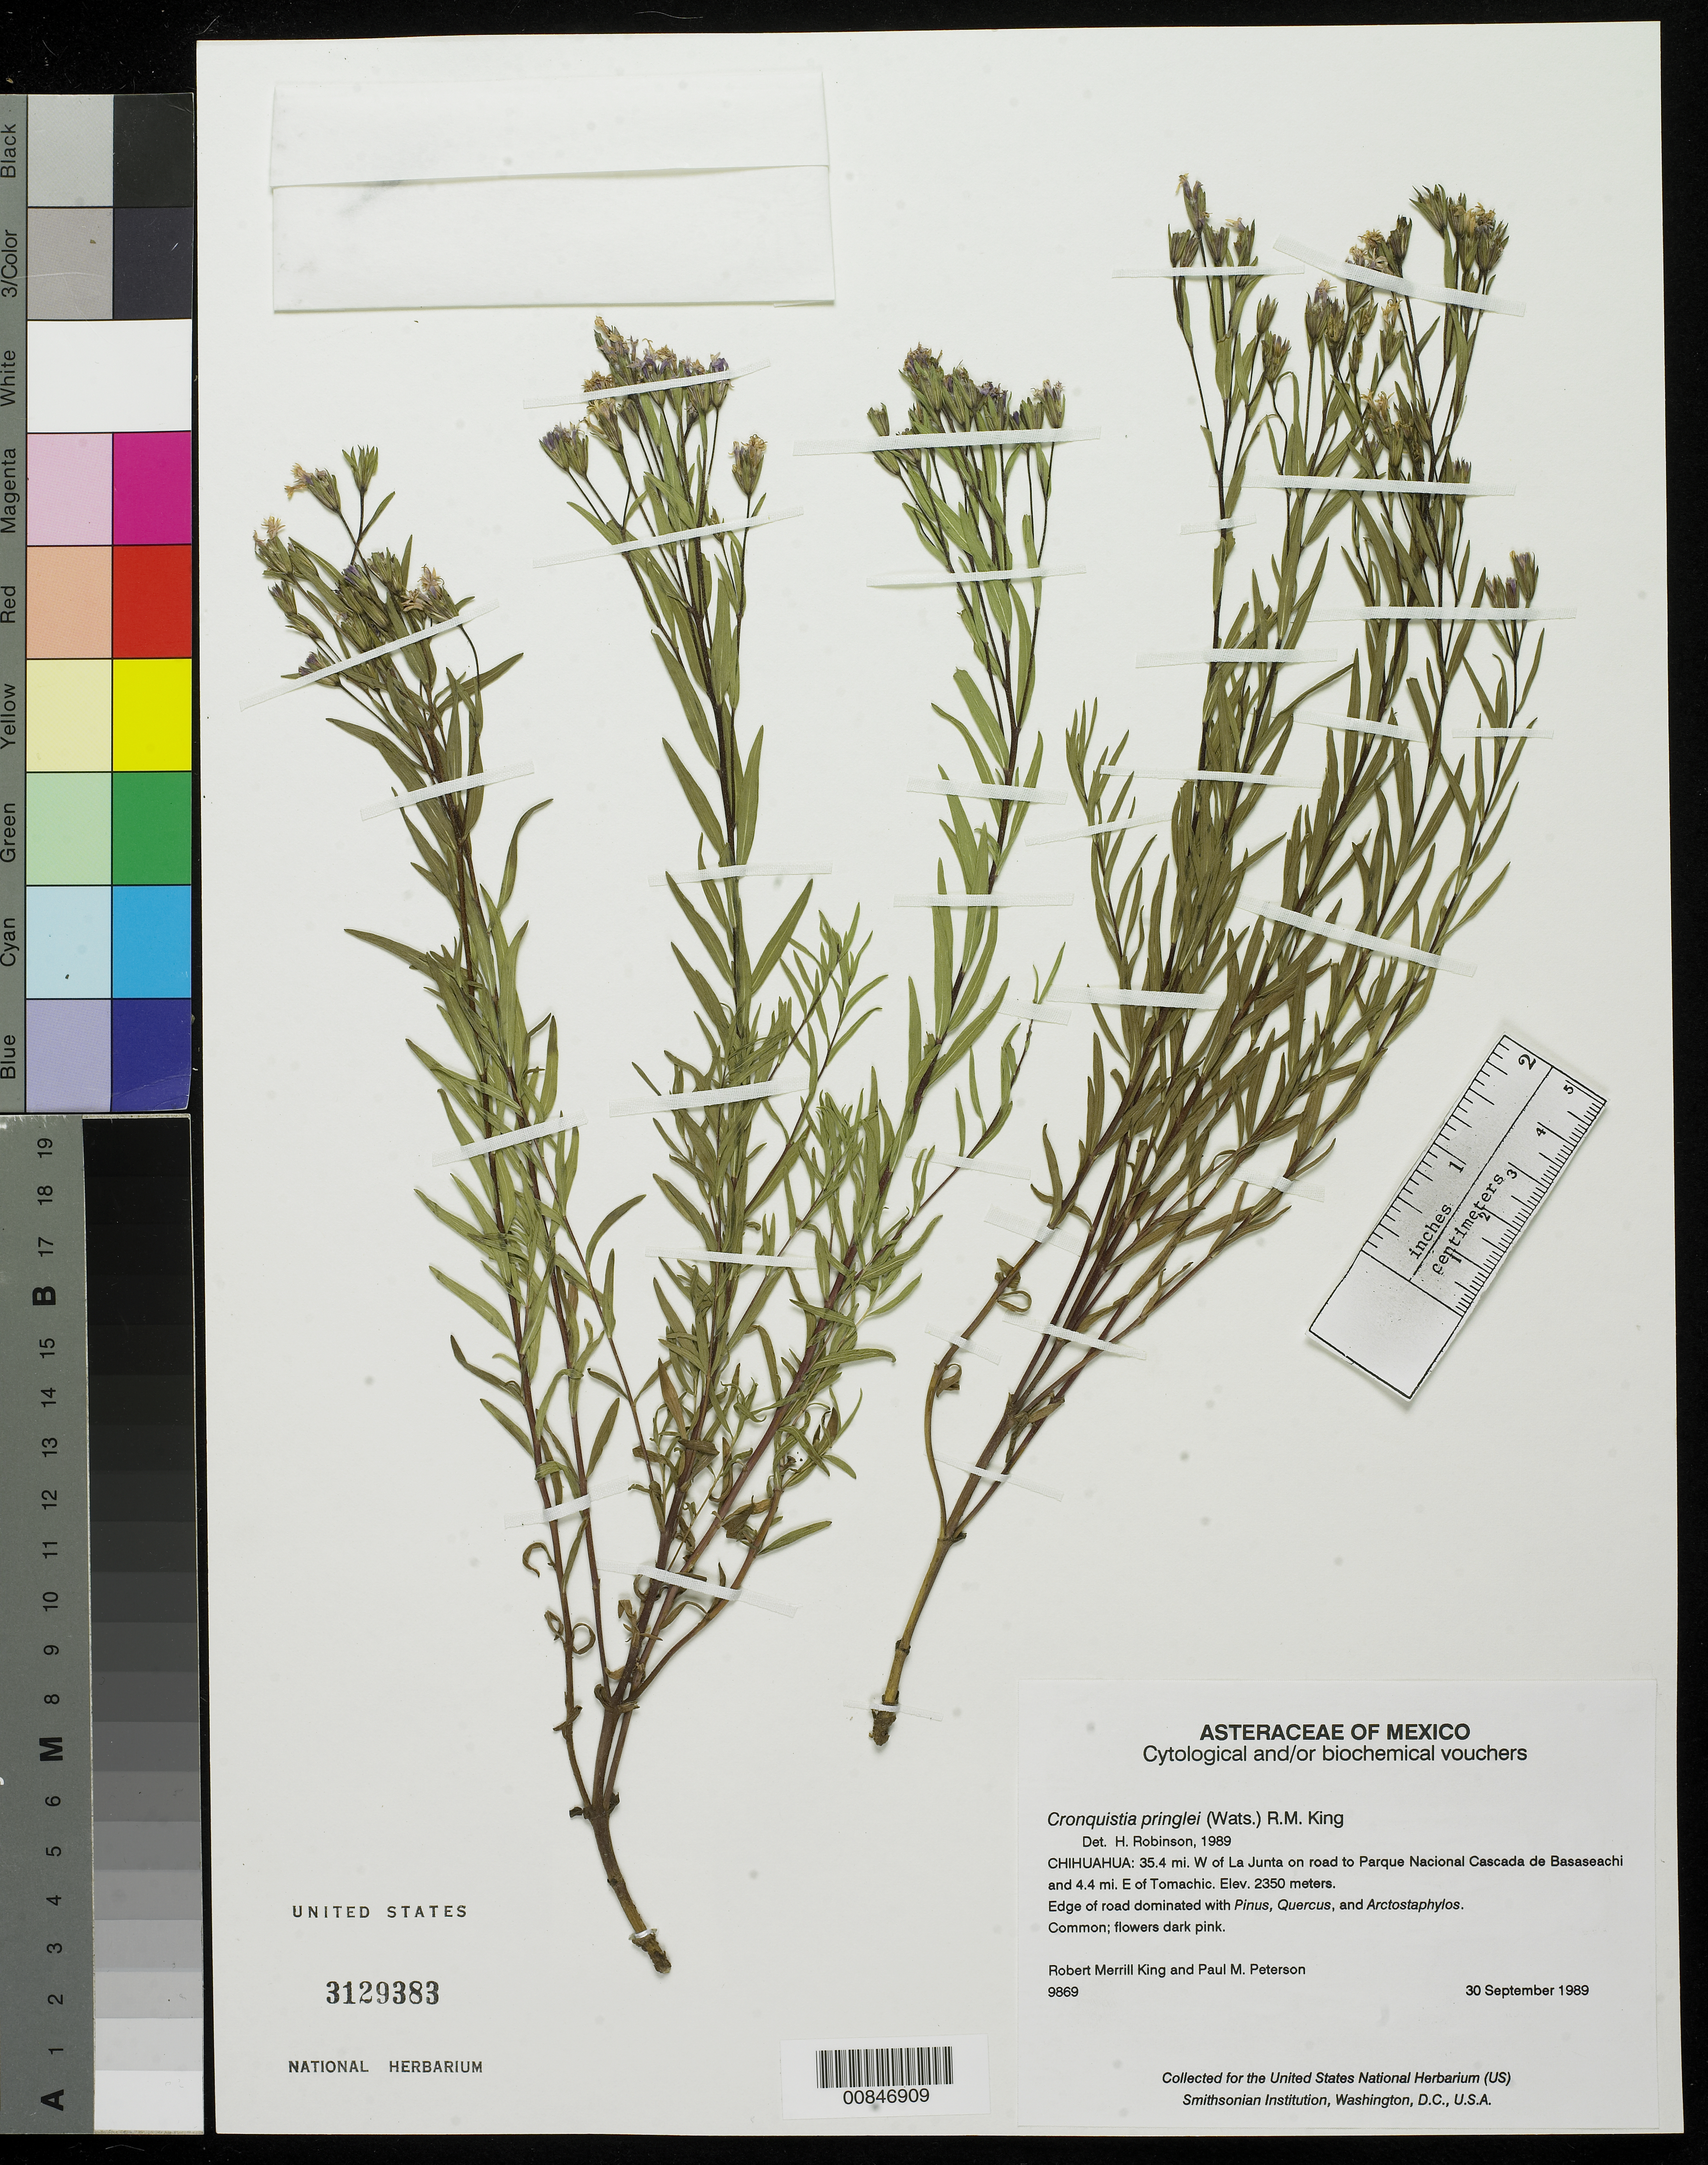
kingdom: Plantae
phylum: Tracheophyta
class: Magnoliopsida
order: Asterales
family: Asteraceae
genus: Cronquistia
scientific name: Cronquistia pringlei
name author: (S. Watson) R.M. King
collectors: R. M. King & P. M. Peterson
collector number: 9869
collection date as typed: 30 Sep 1989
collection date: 1989-09-30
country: Mexico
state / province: Chihuahua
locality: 35.4 mi. W of La Junta on road to Parque Nacional Cascada de Basaseachic and 4.4 mi. E of Tomachic.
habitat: Edge of road dominated with Pinus, Quercus and Arctostaphylos.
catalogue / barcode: US 3129383